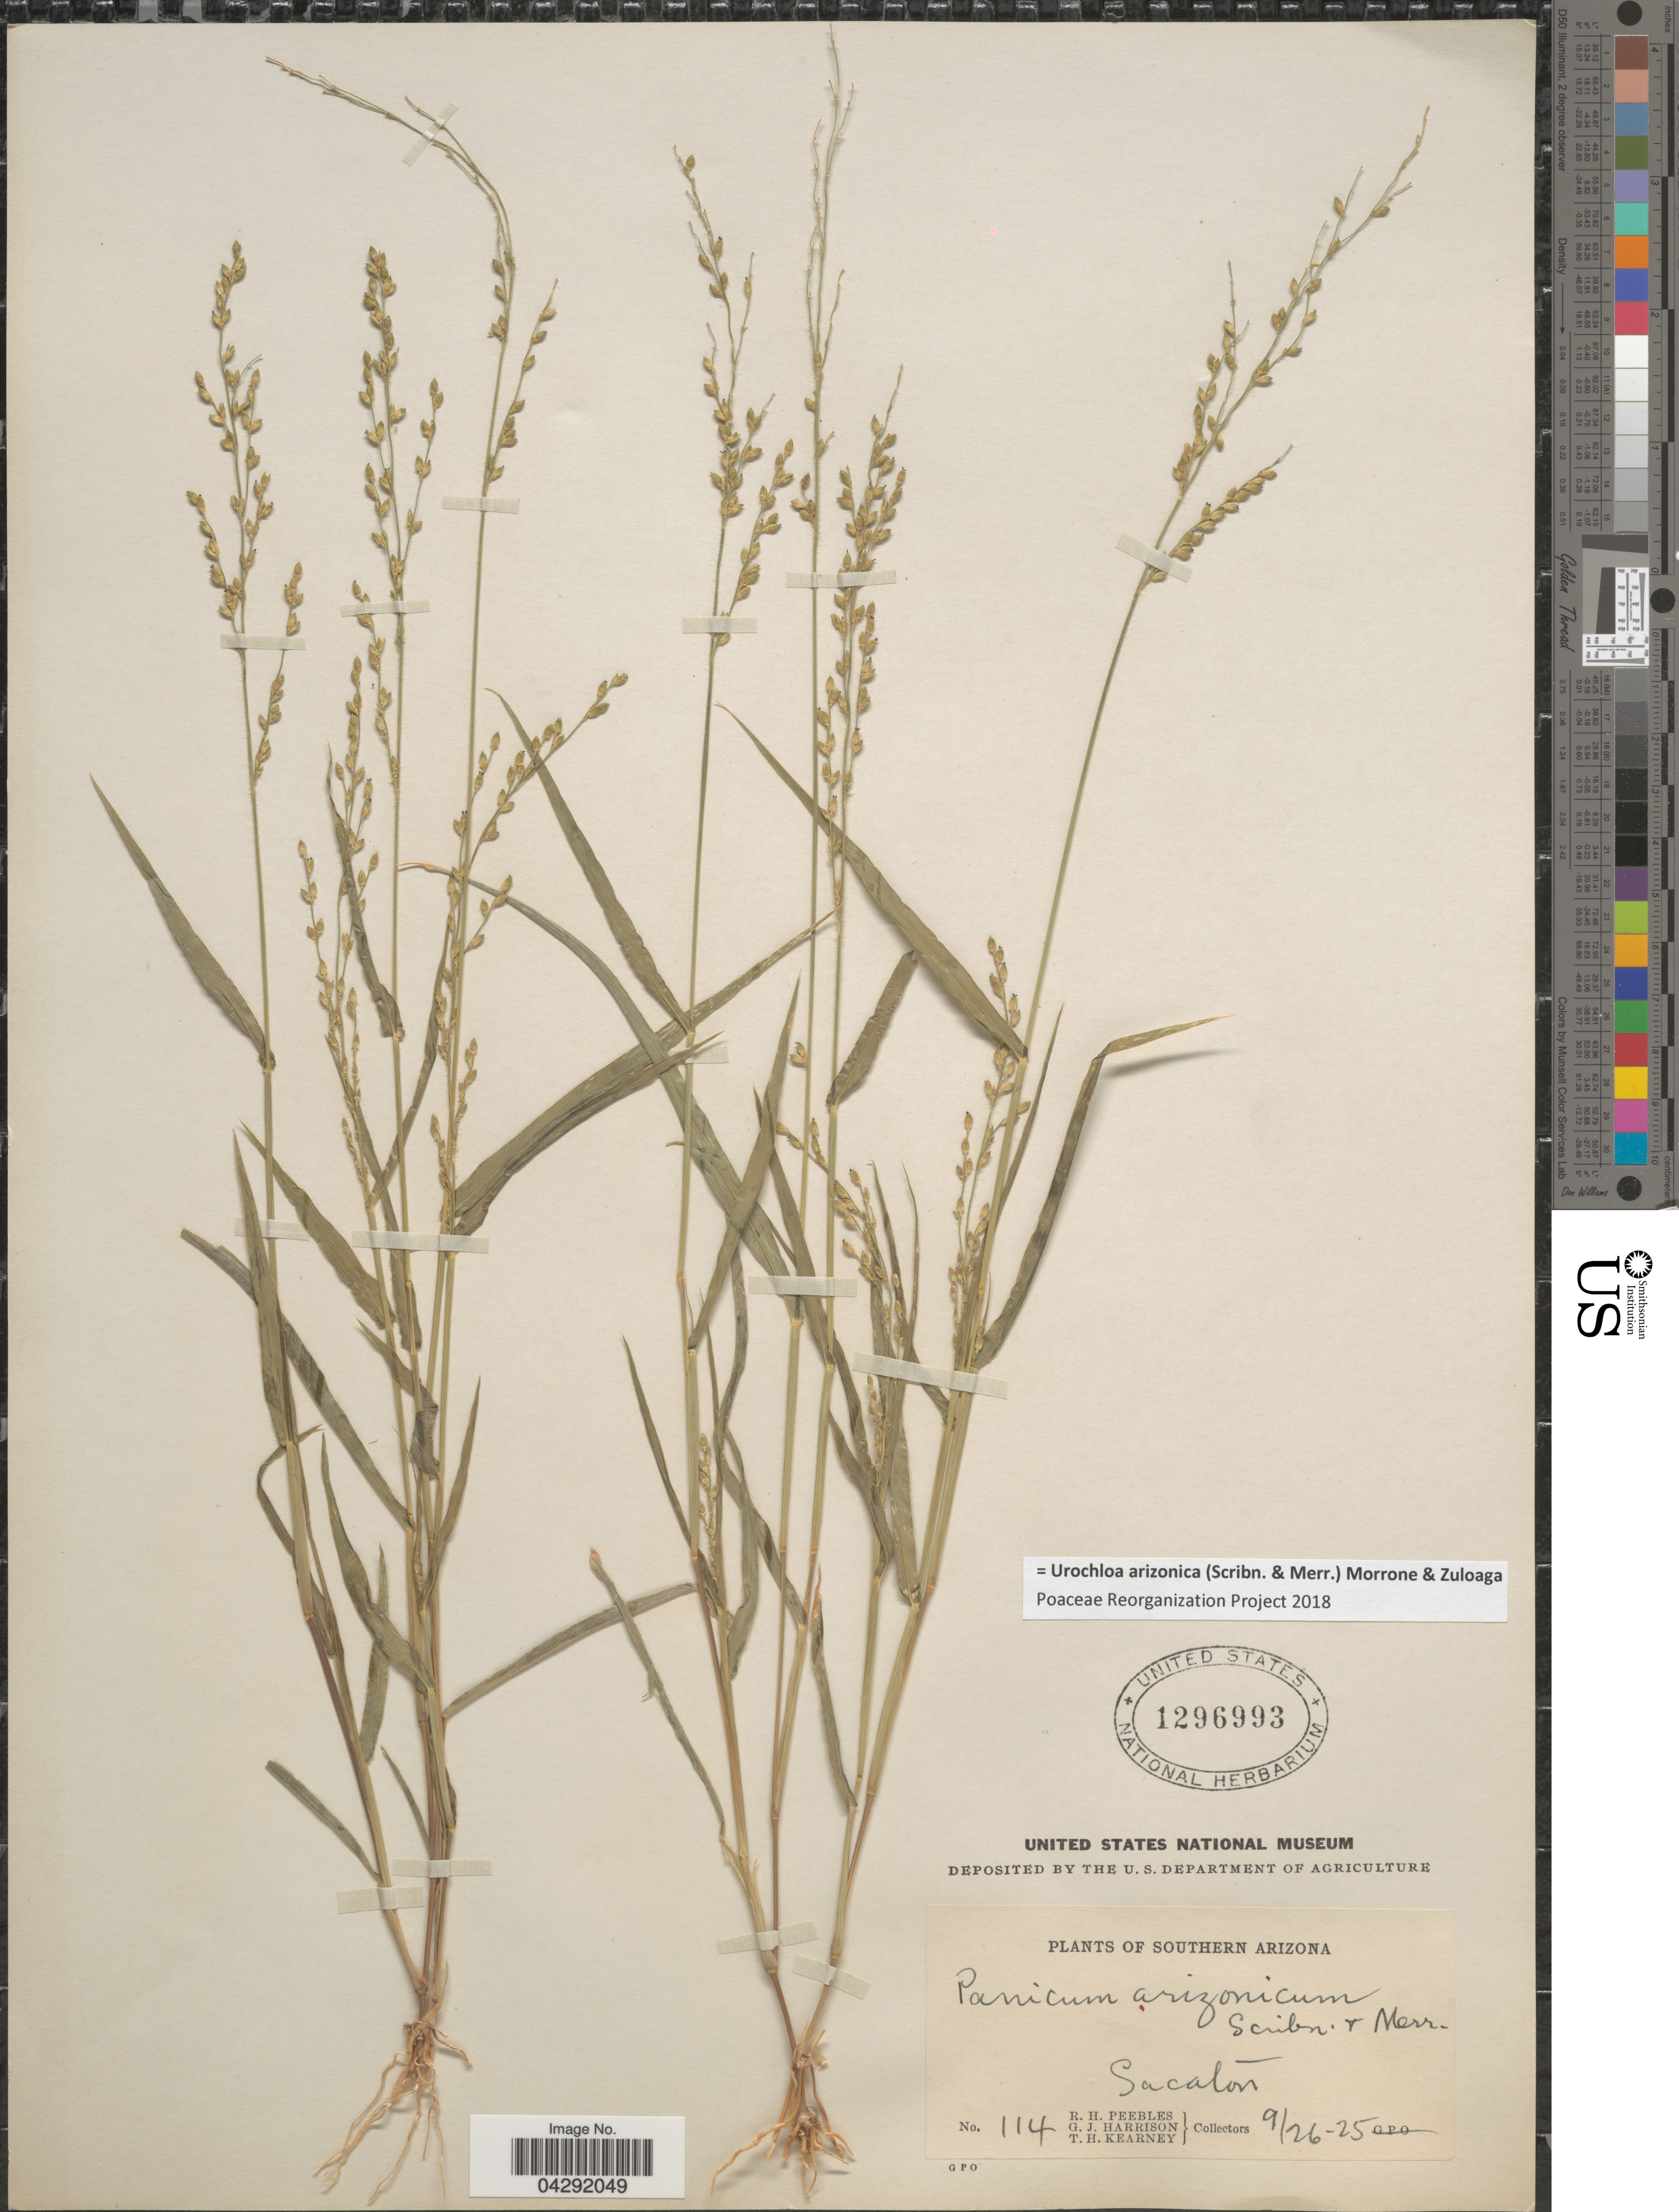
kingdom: Plantae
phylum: Tracheophyta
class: Liliopsida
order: Poales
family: Poaceae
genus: Urochloa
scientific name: Urochloa arizonica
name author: (Scribn. & Merr.) Morrone & Zuloaga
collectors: R. H. Peebles, G. J. Harrison & T. H. Kearney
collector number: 114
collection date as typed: Transcribed d/m/y: 26/9/25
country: United States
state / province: Arizona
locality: Southern Arizona. Sacaton.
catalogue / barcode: US 1296993